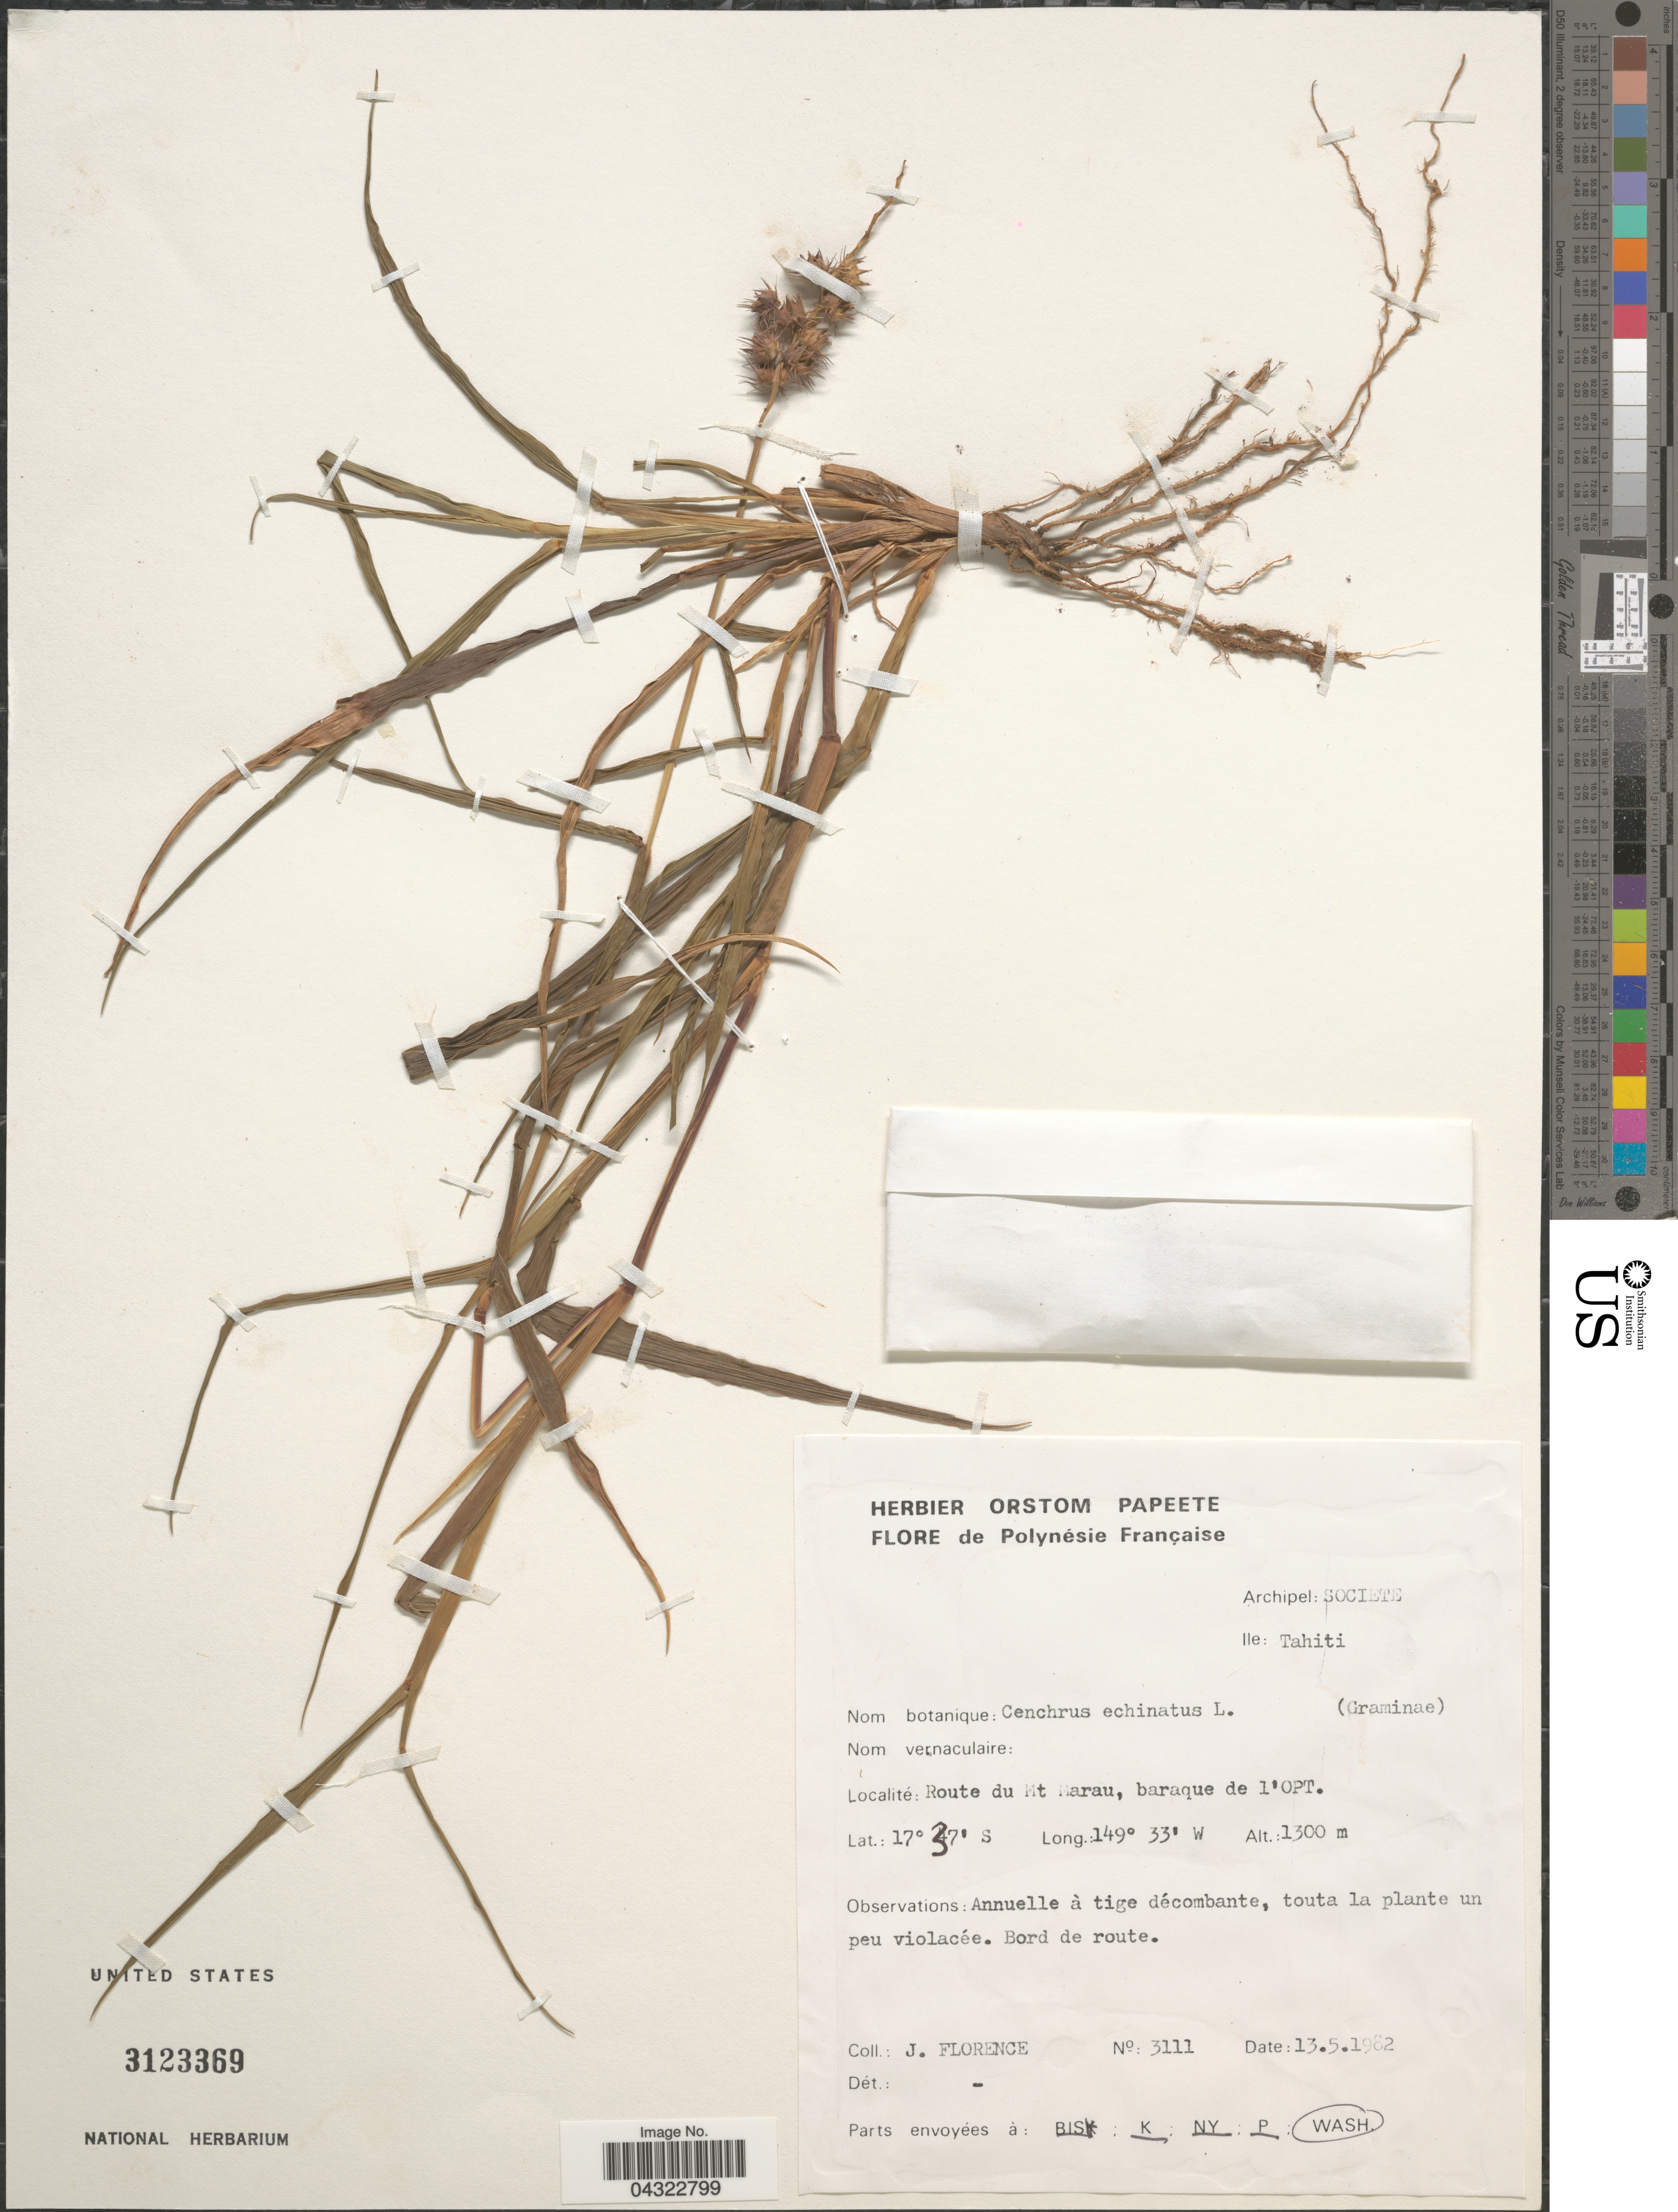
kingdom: Plantae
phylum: Tracheophyta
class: Liliopsida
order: Poales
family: Poaceae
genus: Cenchrus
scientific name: Cenchrus echinatus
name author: L.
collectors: J. Florence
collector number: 3111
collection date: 1982-05-13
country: French Polynesia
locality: Polynésie Française. Archipel: Societe. Ile: Tahiti. Route du Mt Marau, baraque de l'OPT.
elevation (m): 1300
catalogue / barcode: US 3123369